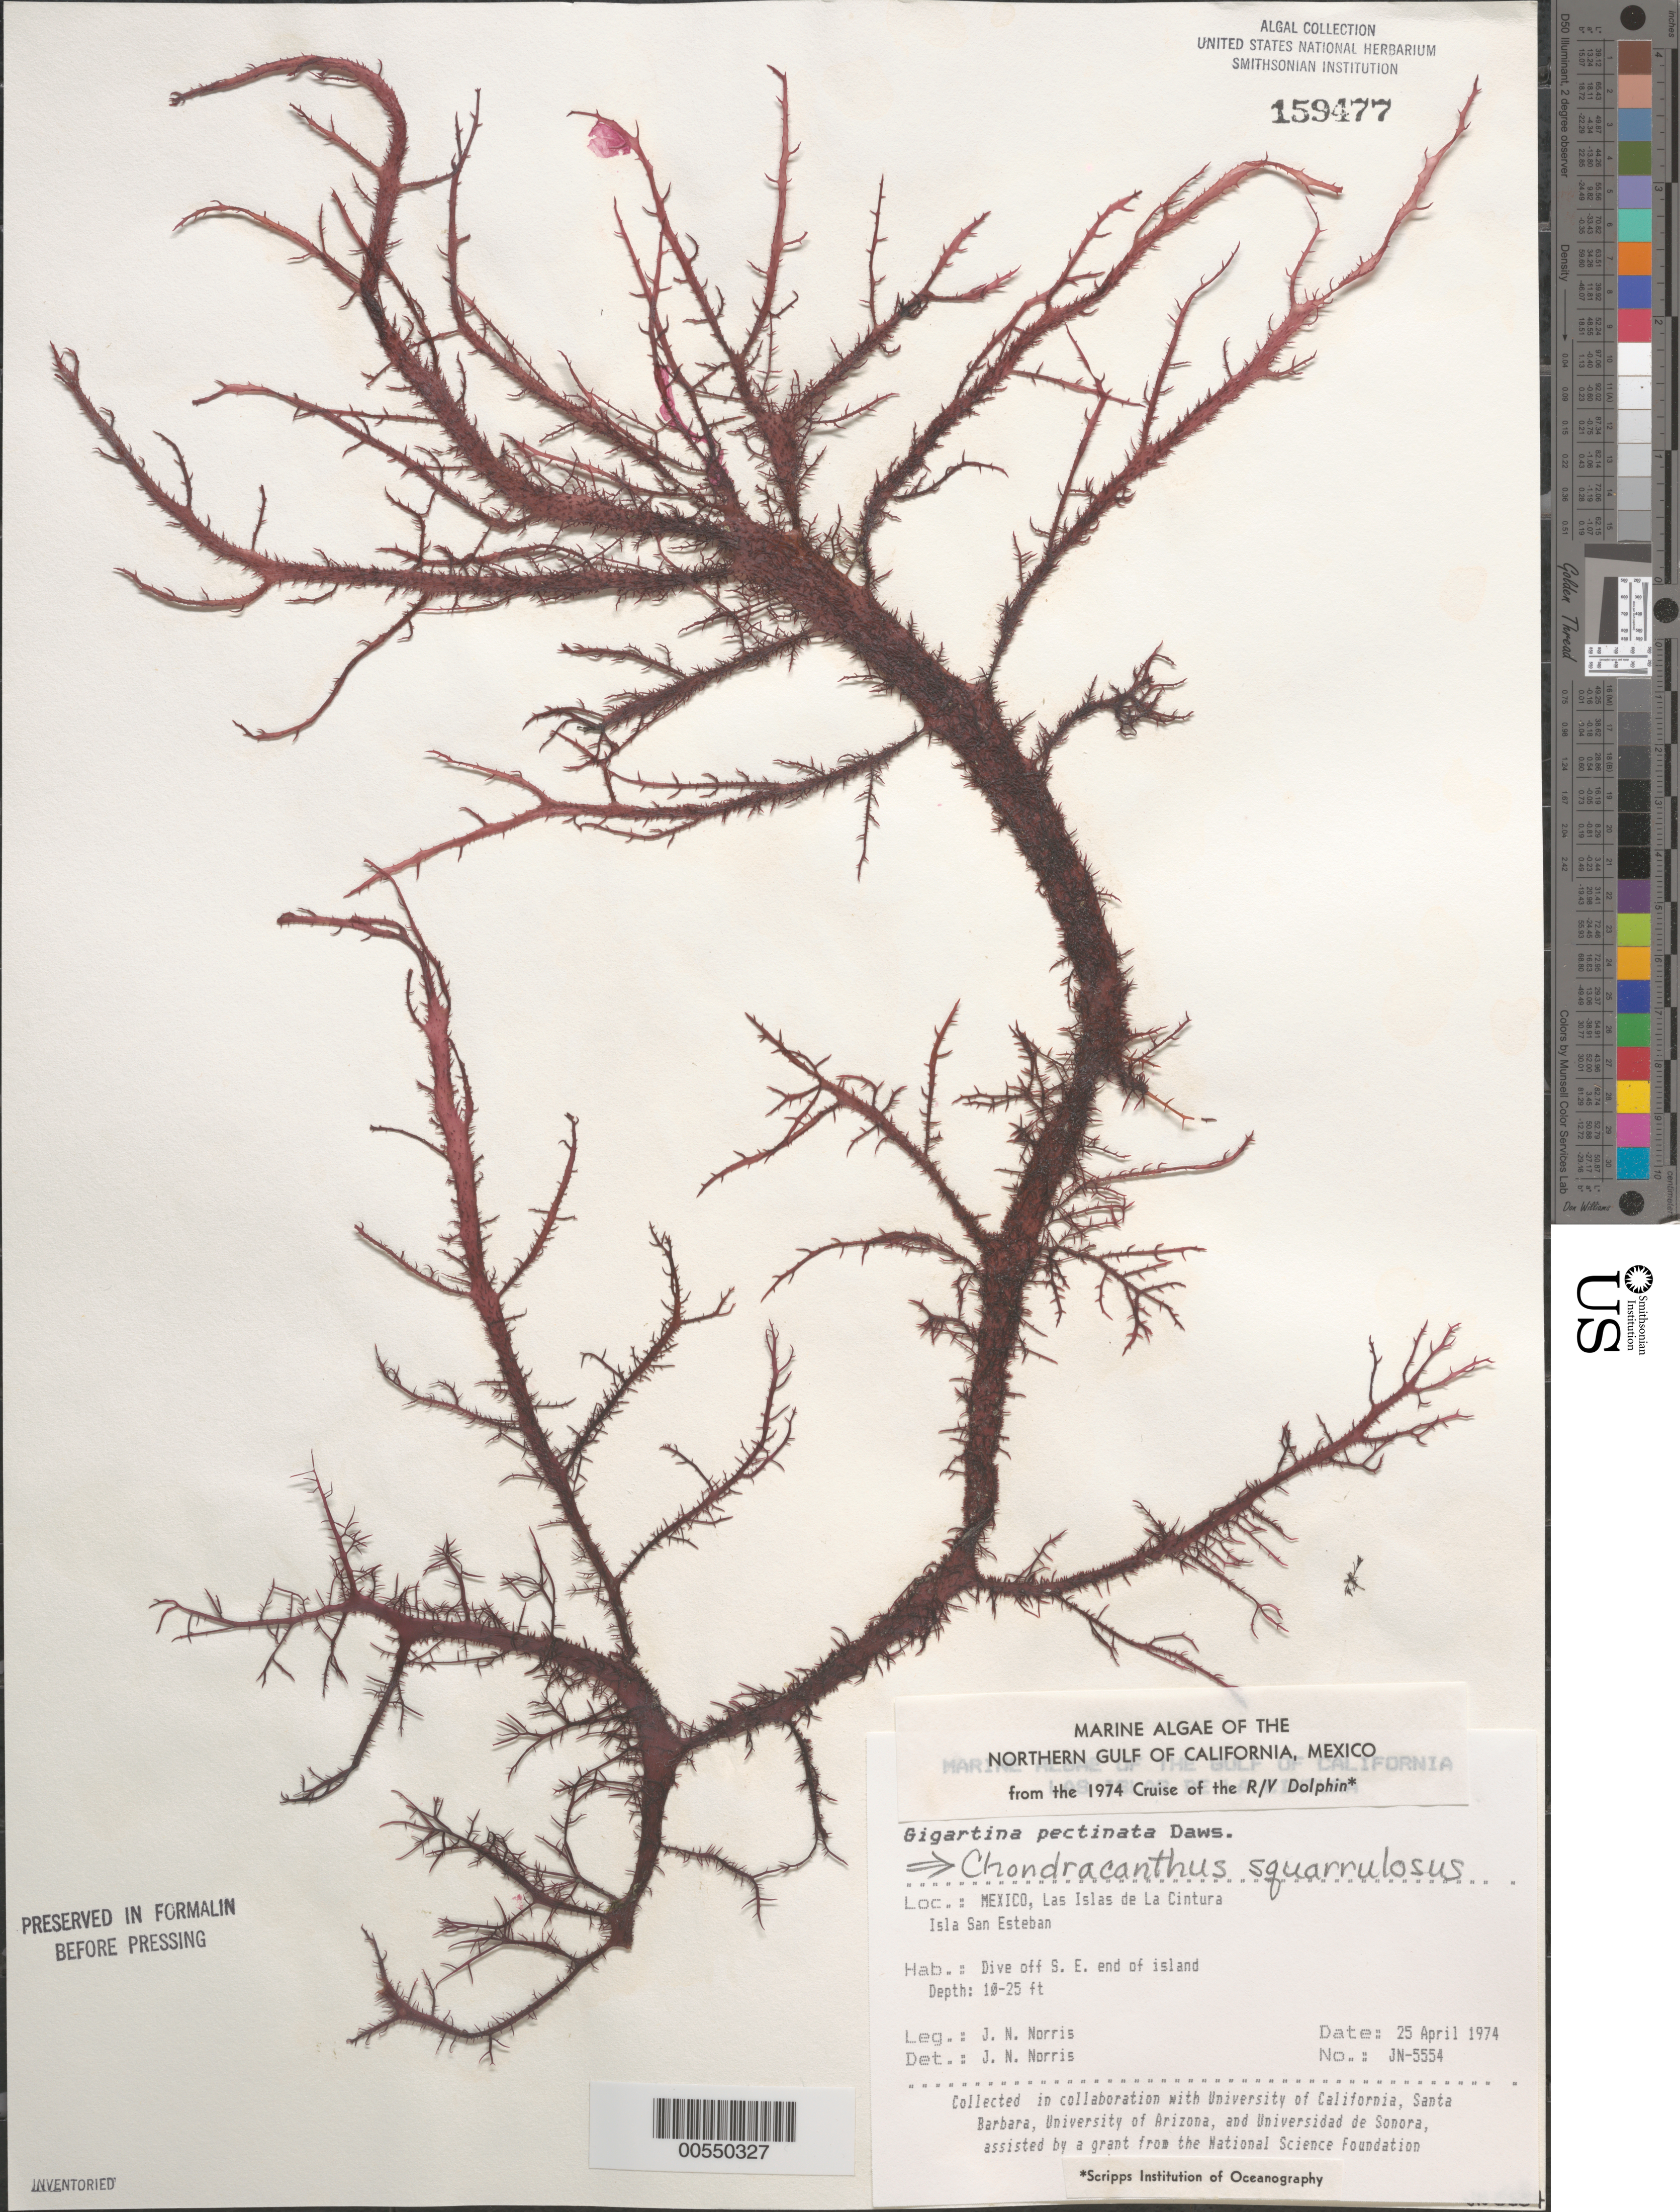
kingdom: Plantae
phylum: Rhodophyta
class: Florideophyceae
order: Gigartinales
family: Gigartinaceae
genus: Chondracanthus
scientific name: Chondracanthus squarrulosus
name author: (Setch. & N.L. Gardner) J.R. Hughey et al.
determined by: Norris, James N.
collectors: J. N. Norris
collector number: JN-5554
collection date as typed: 25 Apr 1974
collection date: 1974-04-25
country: Mexico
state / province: Baja California Norte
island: Isla San Esteban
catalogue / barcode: US 159477